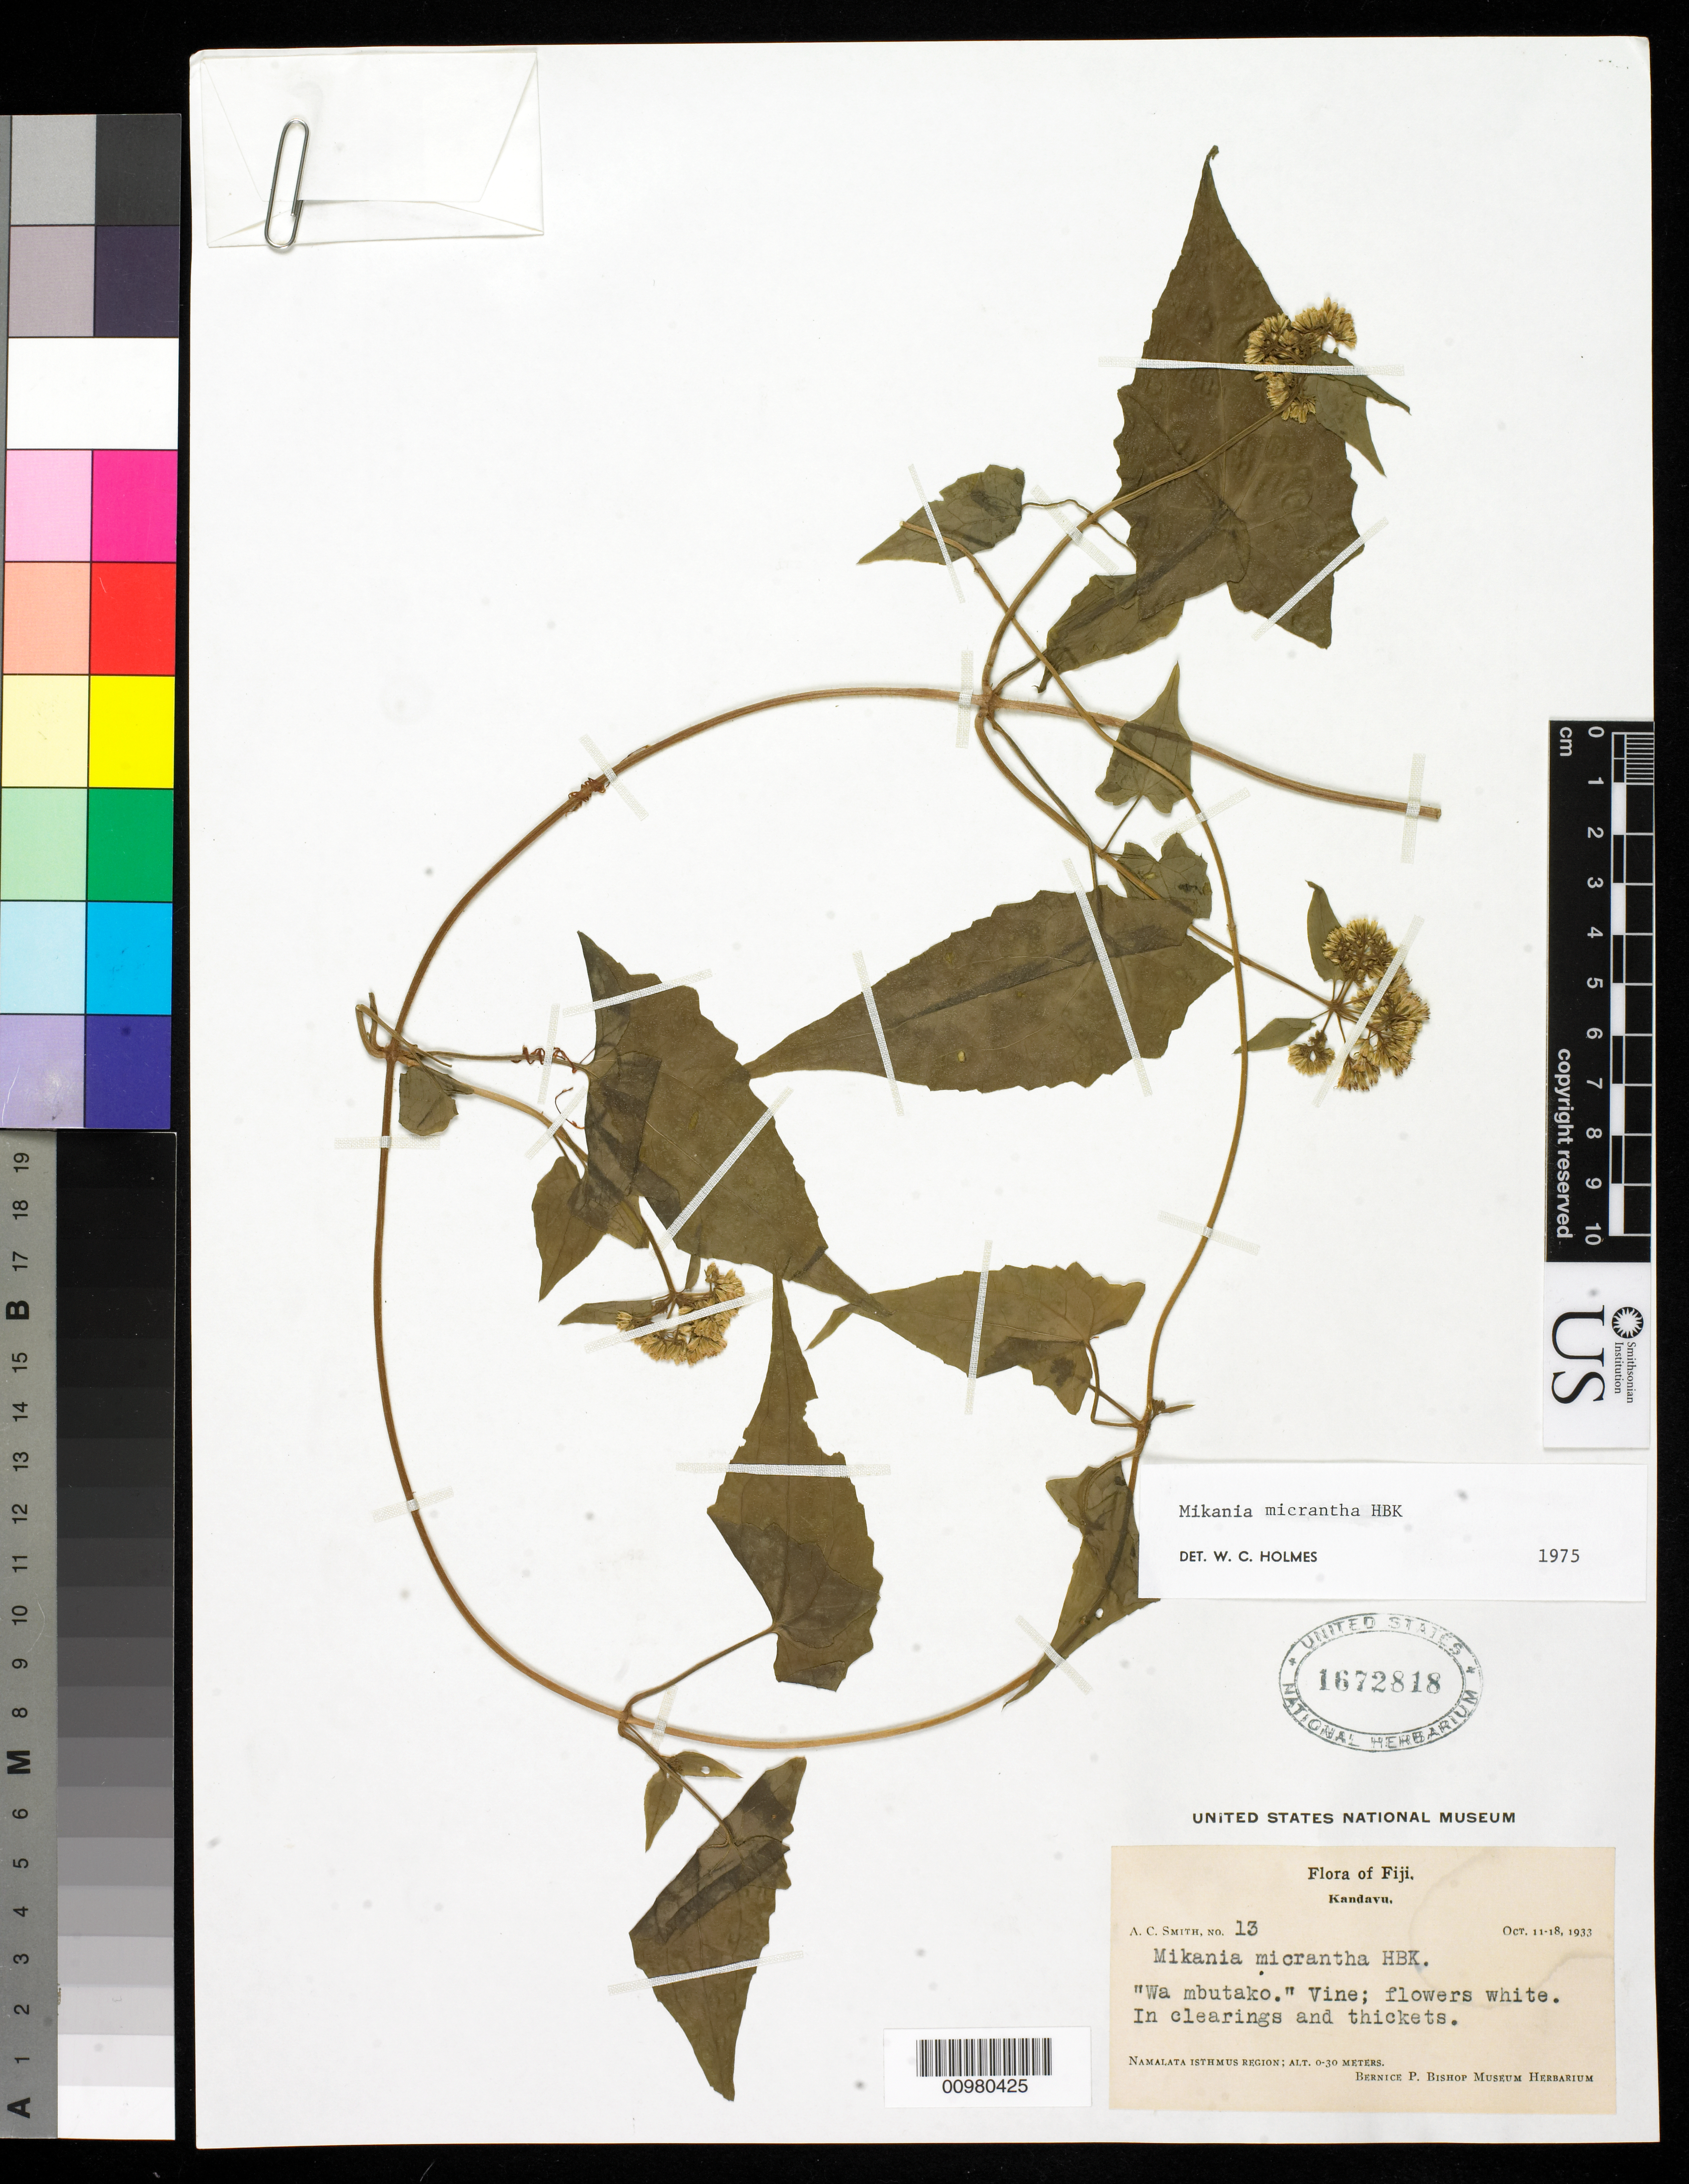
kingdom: Plantae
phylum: Tracheophyta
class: Magnoliopsida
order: Asterales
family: Asteraceae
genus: Mikania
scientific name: Mikania micrantha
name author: Kunth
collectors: C. A. Smith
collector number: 13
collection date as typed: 11 Oct 1933 to 18 Oct 1933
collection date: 1933-10-11/1933-10-18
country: Fiji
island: Kadavu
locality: Namalta isthmus region.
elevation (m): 0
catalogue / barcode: US 1672818